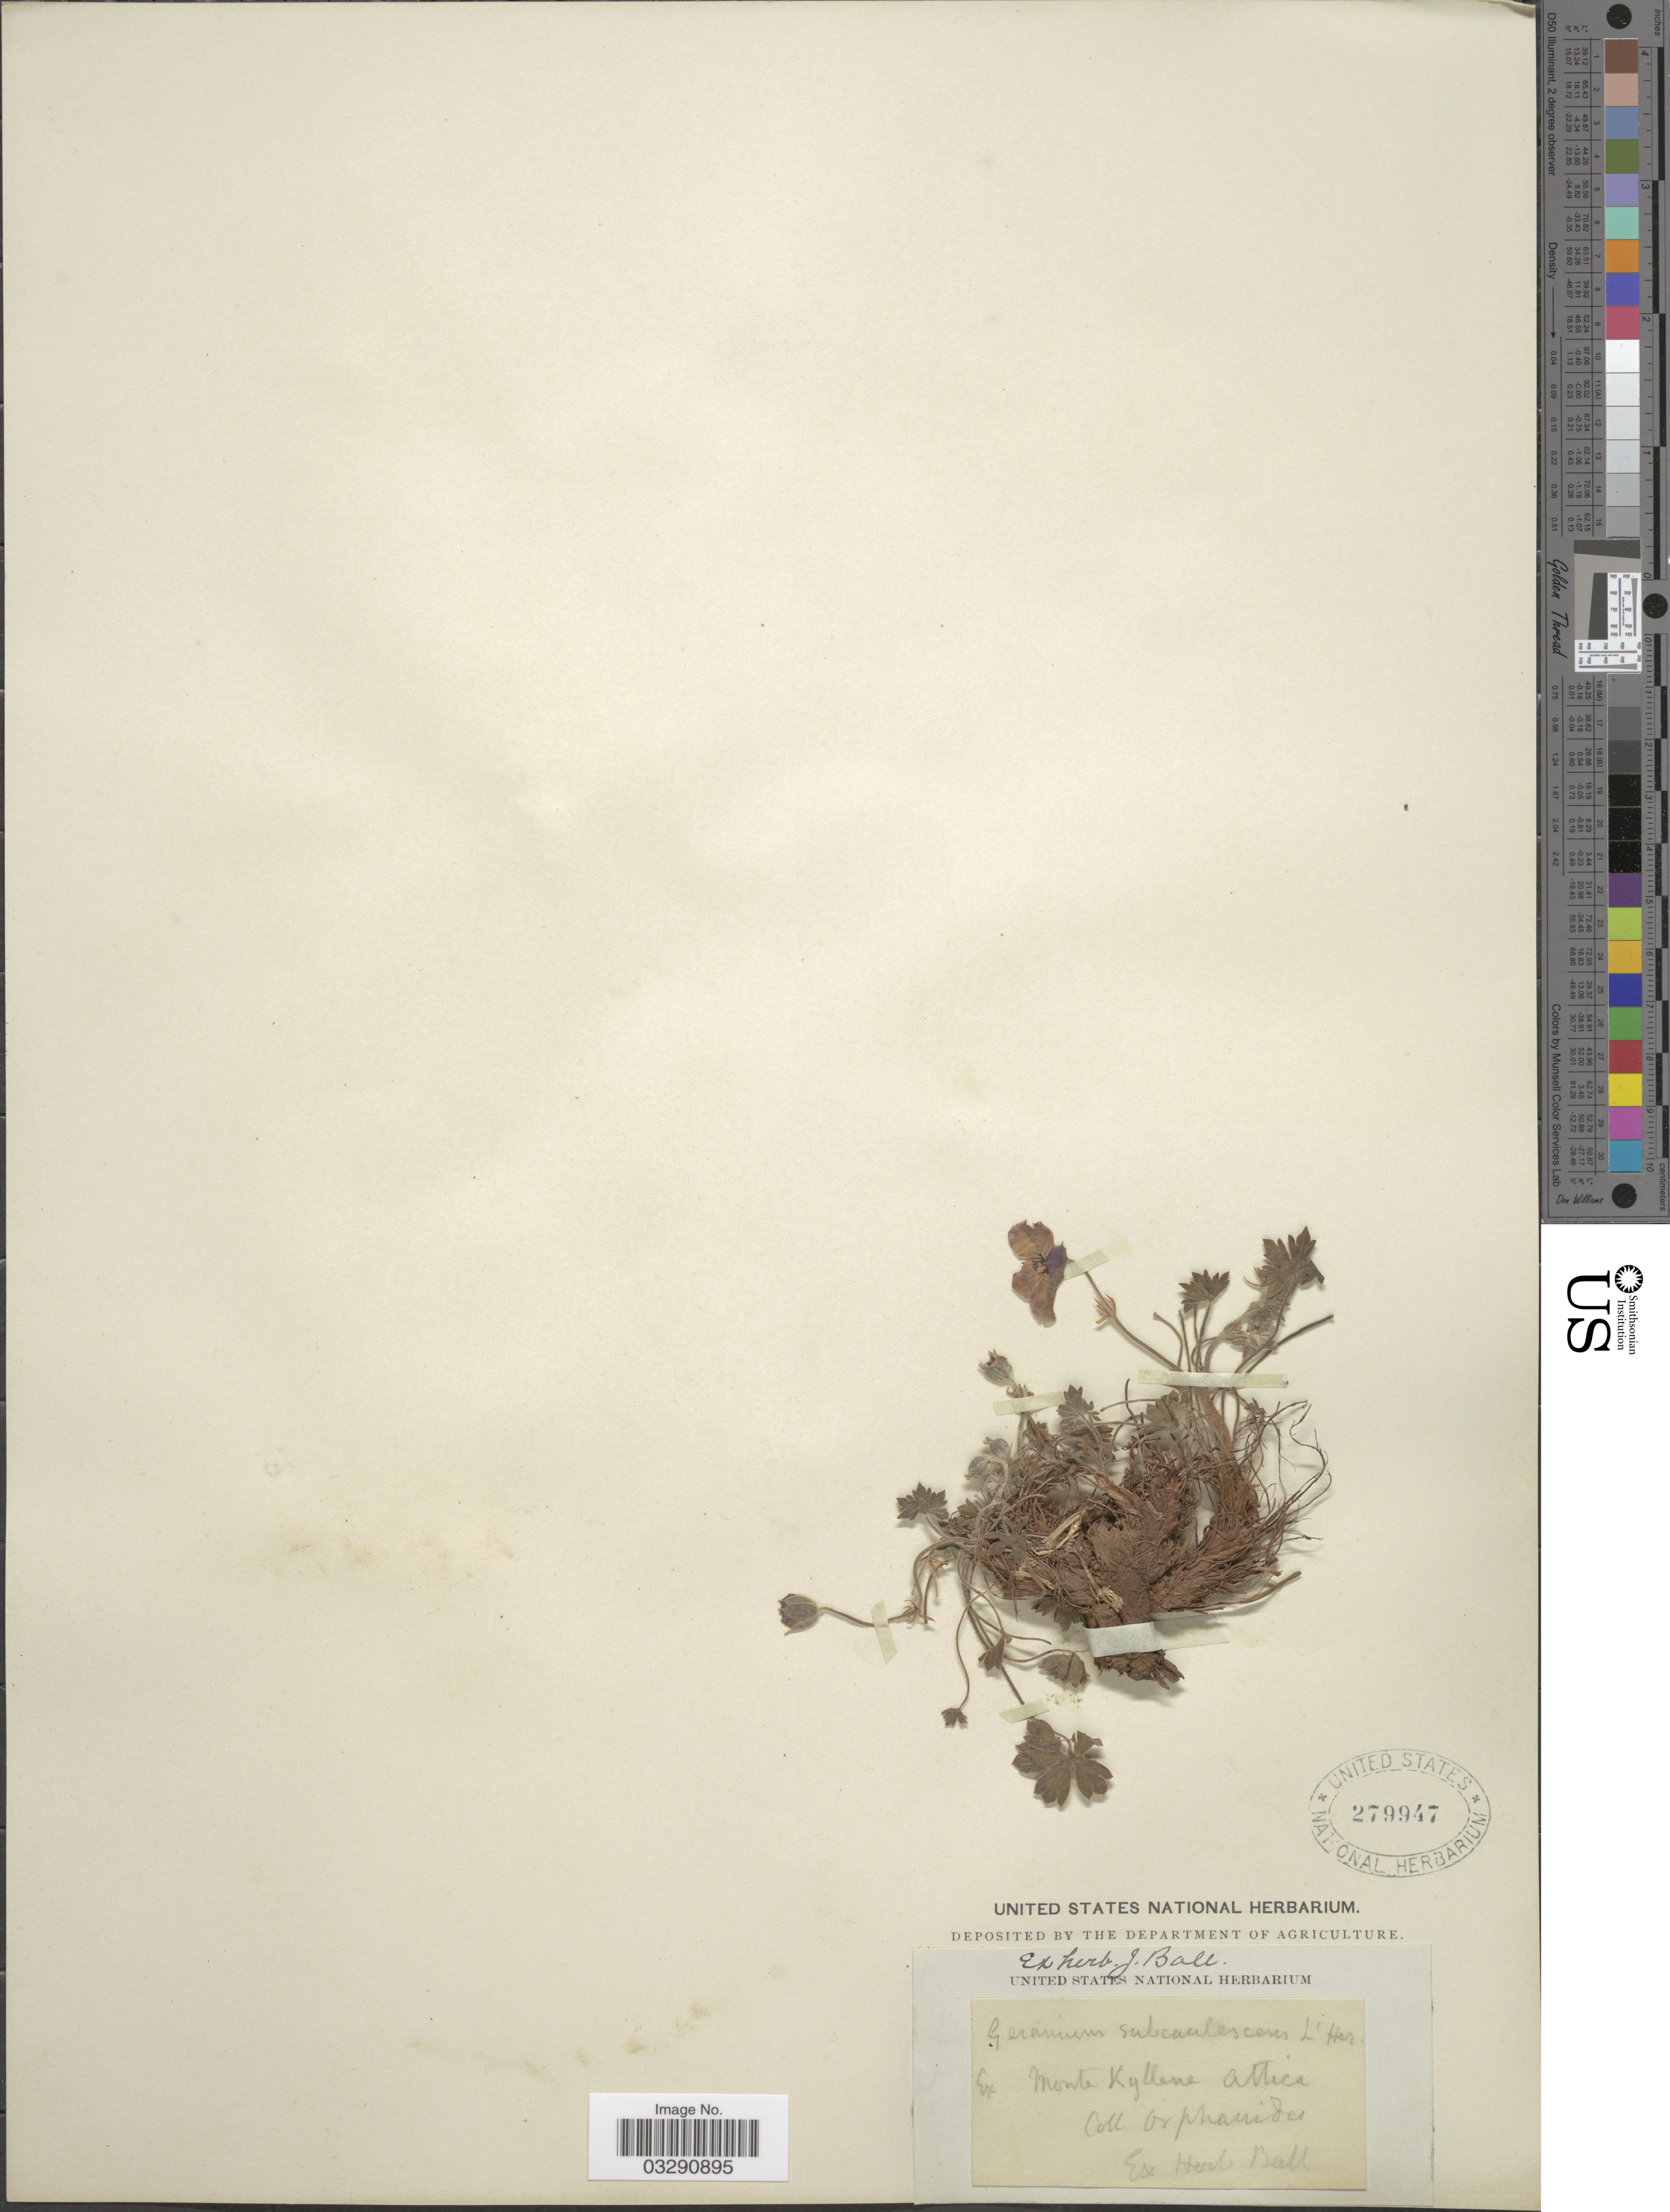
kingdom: Plantae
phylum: Tracheophyta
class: Magnoliopsida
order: Geraniales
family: Geraniaceae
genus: Geranium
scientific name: Geranium subcaulescens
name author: L'Hér. ex DC.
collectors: Orphanides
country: Greece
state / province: Attica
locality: Ex Monte Kyllene.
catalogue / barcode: US 279947